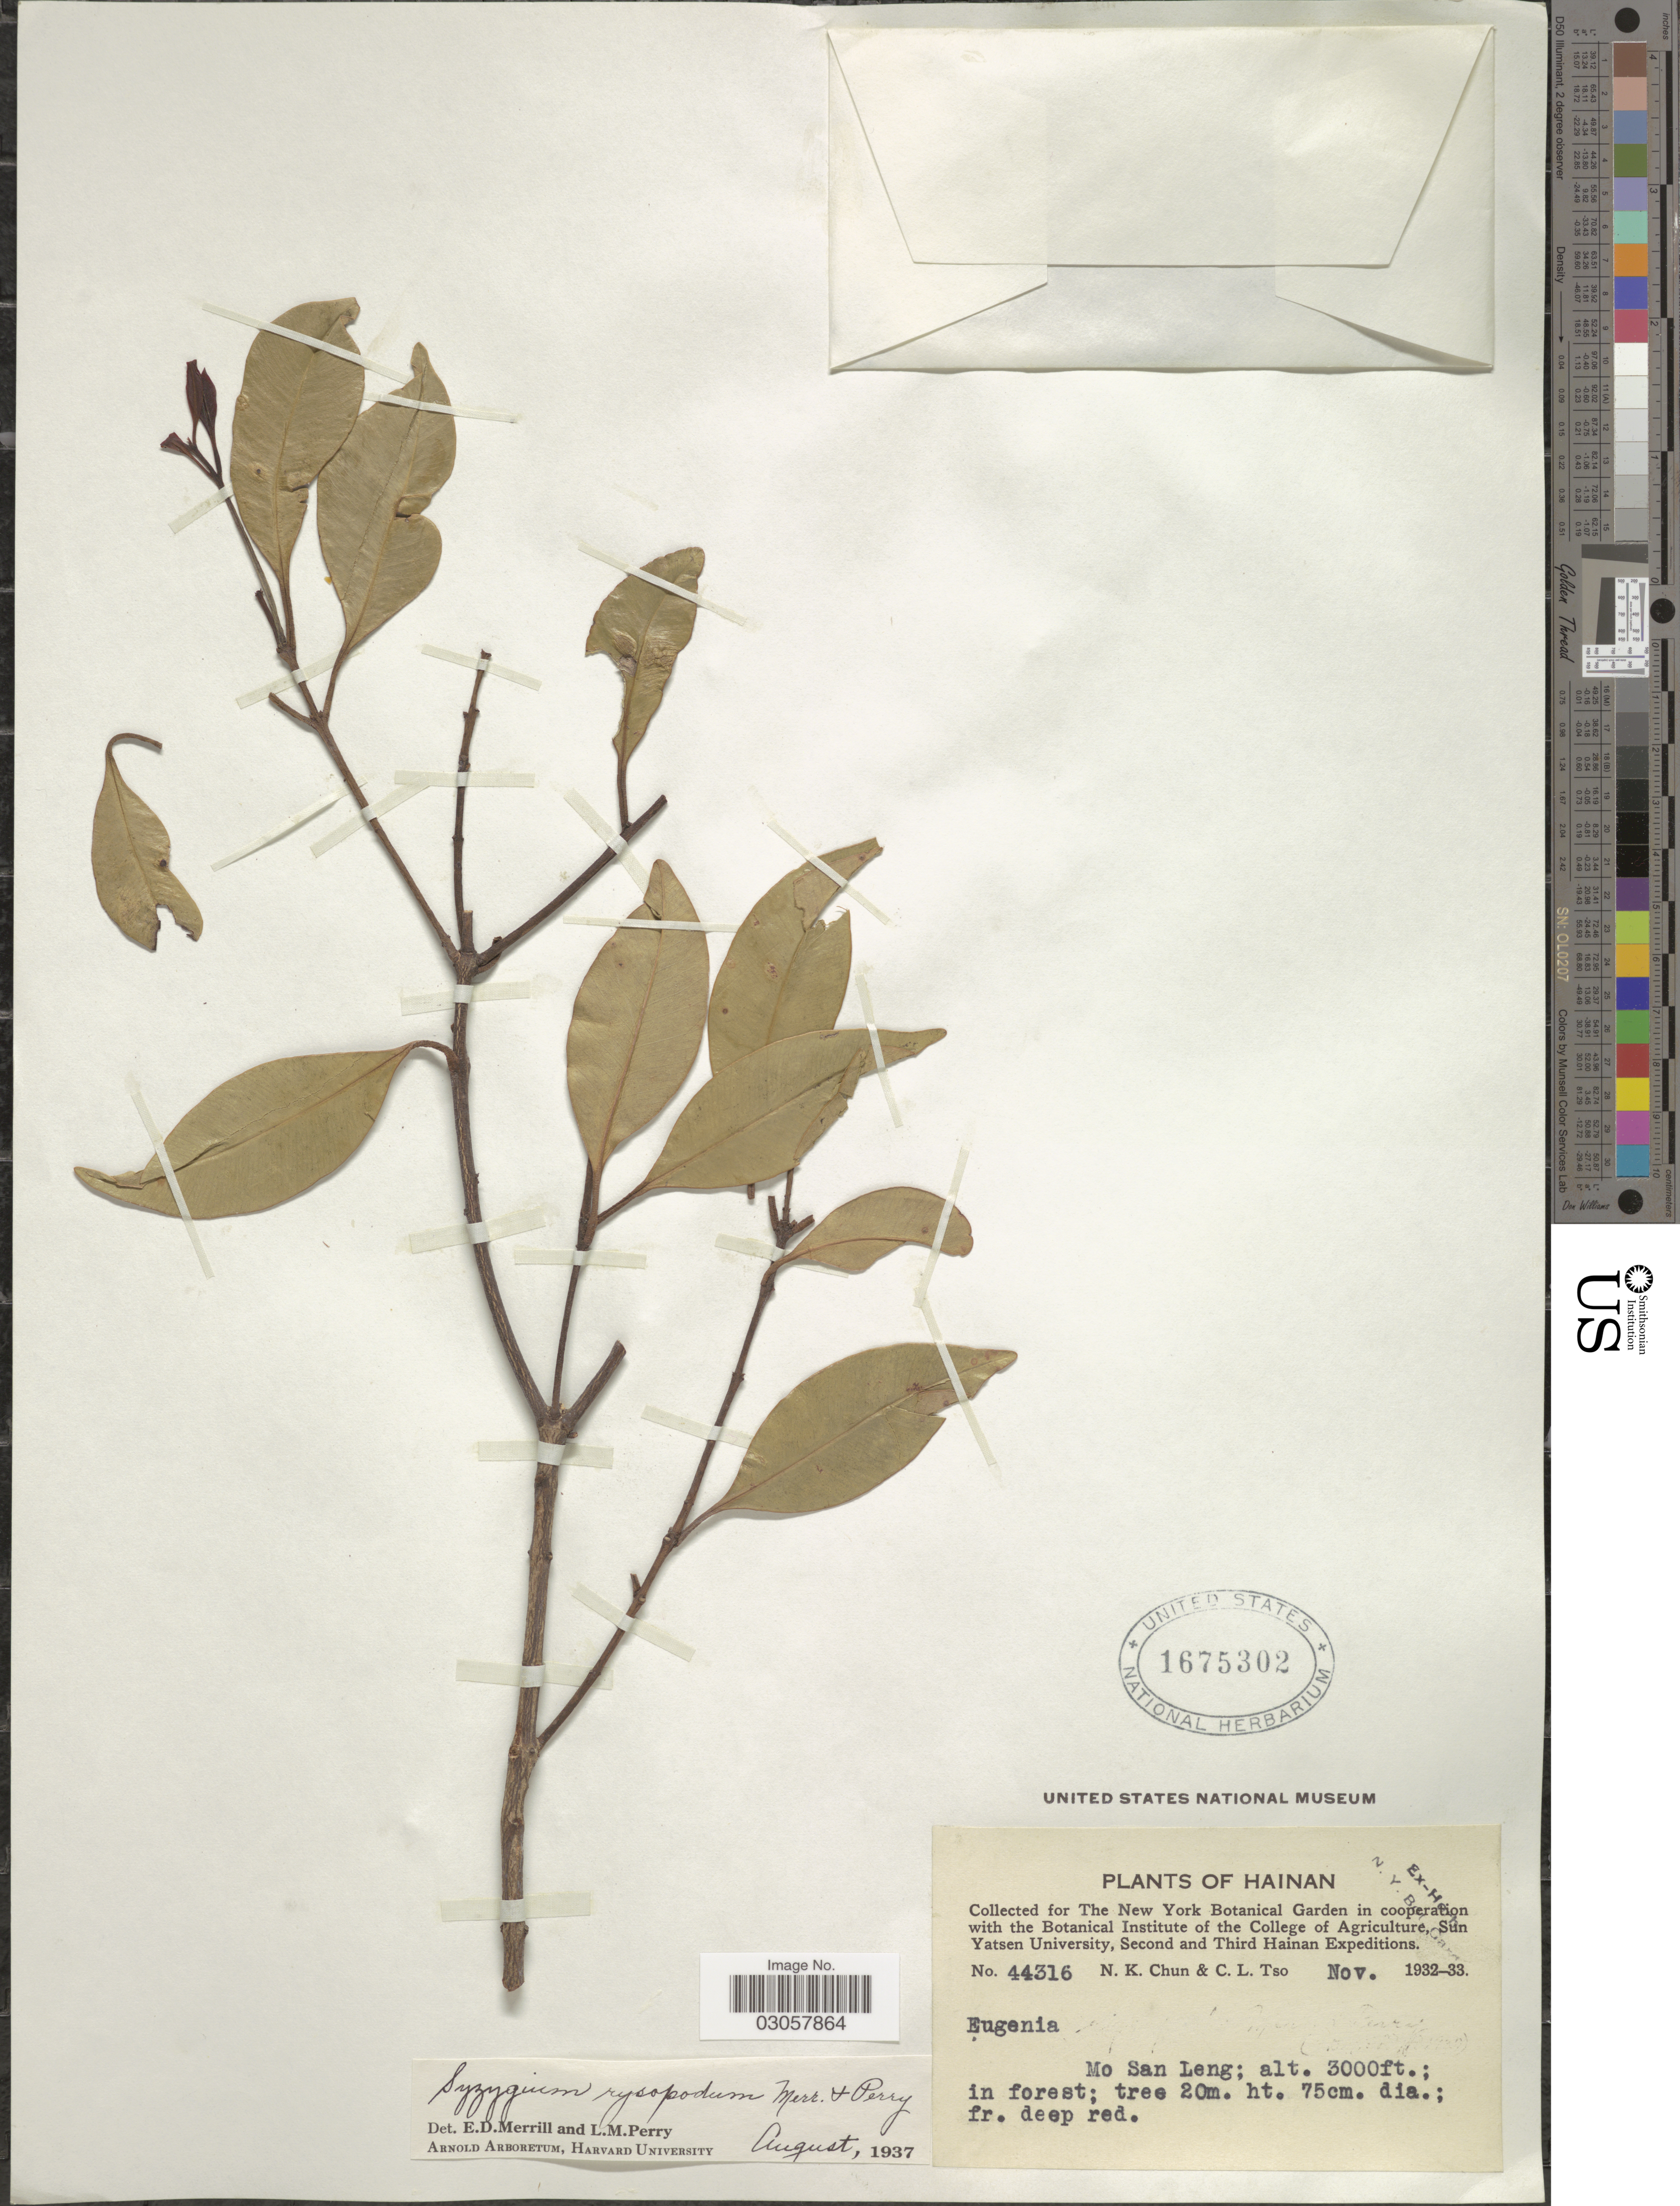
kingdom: Plantae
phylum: Tracheophyta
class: Magnoliopsida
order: Myrtales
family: Myrtaceae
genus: Syzygium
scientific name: Syzygium rysopodum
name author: Merr. & L.M. Perry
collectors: N. K. Chun & C. Tso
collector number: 44316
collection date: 1932-11/1933-11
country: China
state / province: Hainan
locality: Mo San Leng.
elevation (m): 914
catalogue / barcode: US 1675302